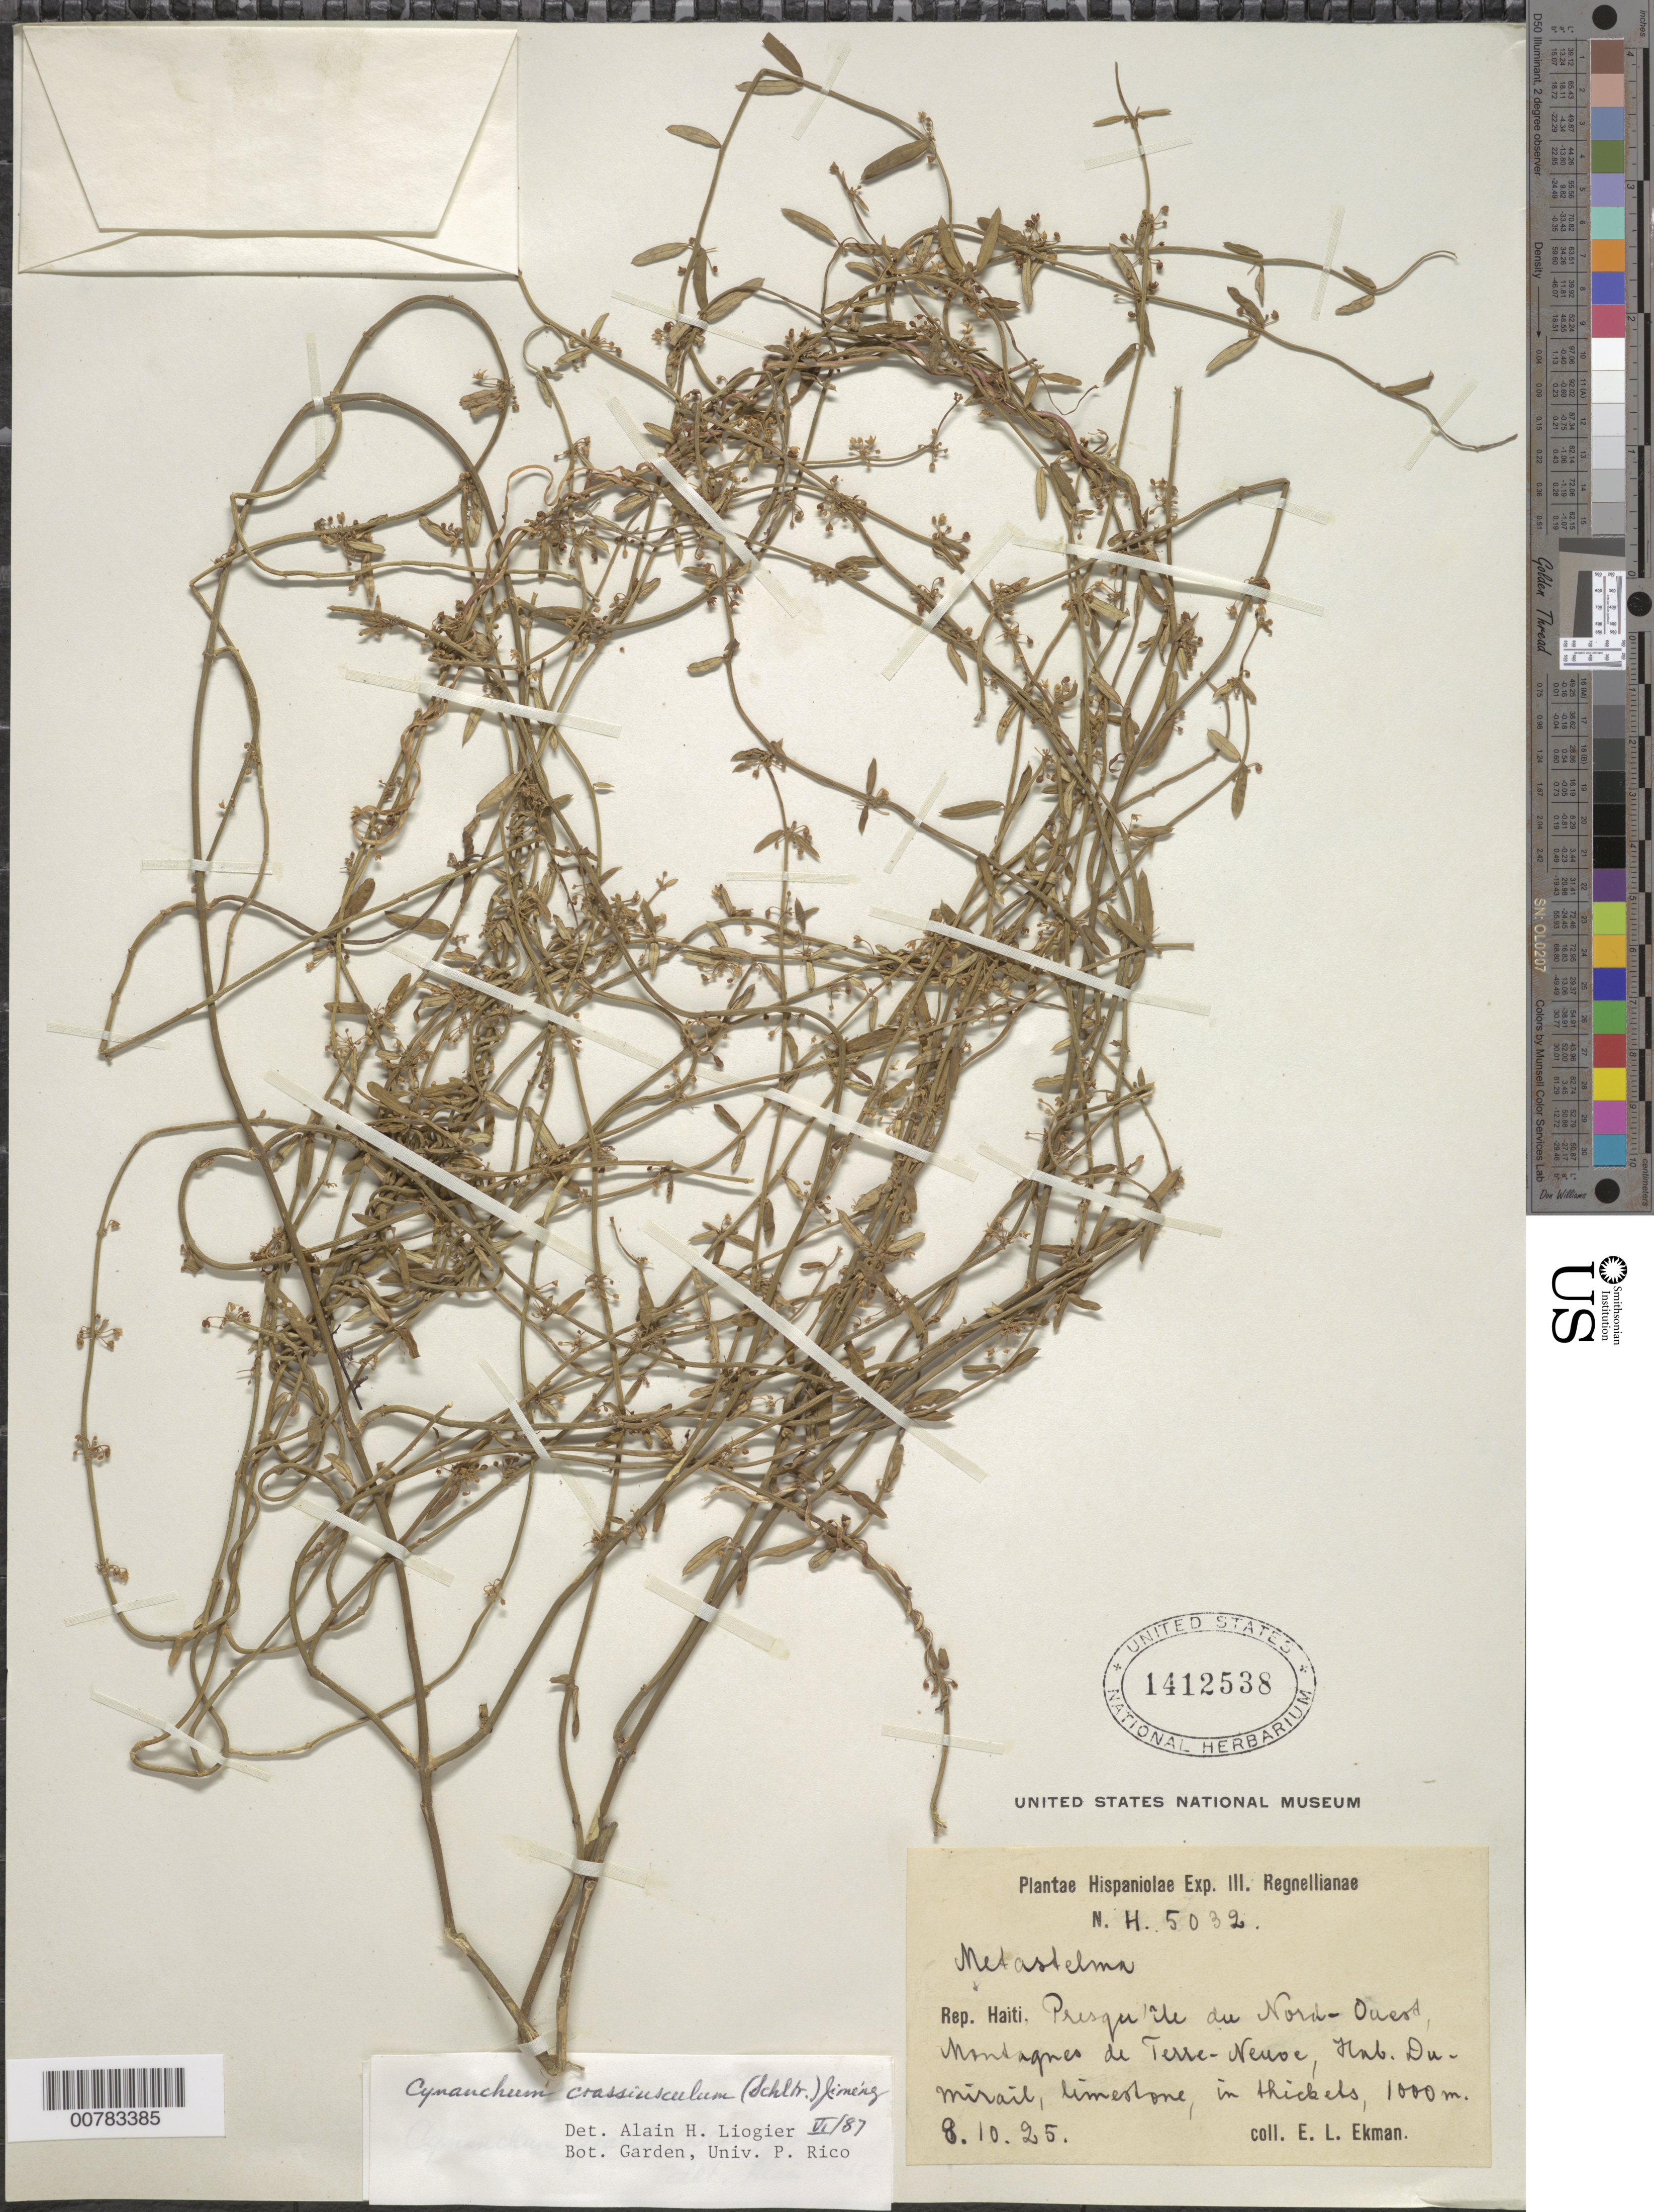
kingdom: Plantae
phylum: Tracheophyta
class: Magnoliopsida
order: Gentianales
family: Apocynaceae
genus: Metastelma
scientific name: Metastelma crassiusculum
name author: Schltr.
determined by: Liogier, Alain H.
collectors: E. L. Ekman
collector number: H 5032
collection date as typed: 08 Oct 1925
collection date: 1925-10-08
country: Haiti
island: Hispaniola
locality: Presquîle du Nord-Ouest, Montagnes de Terre-Neuse, Hab. Dumirail.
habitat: Limestone, in thickets.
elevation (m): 1000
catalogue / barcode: US 1412538